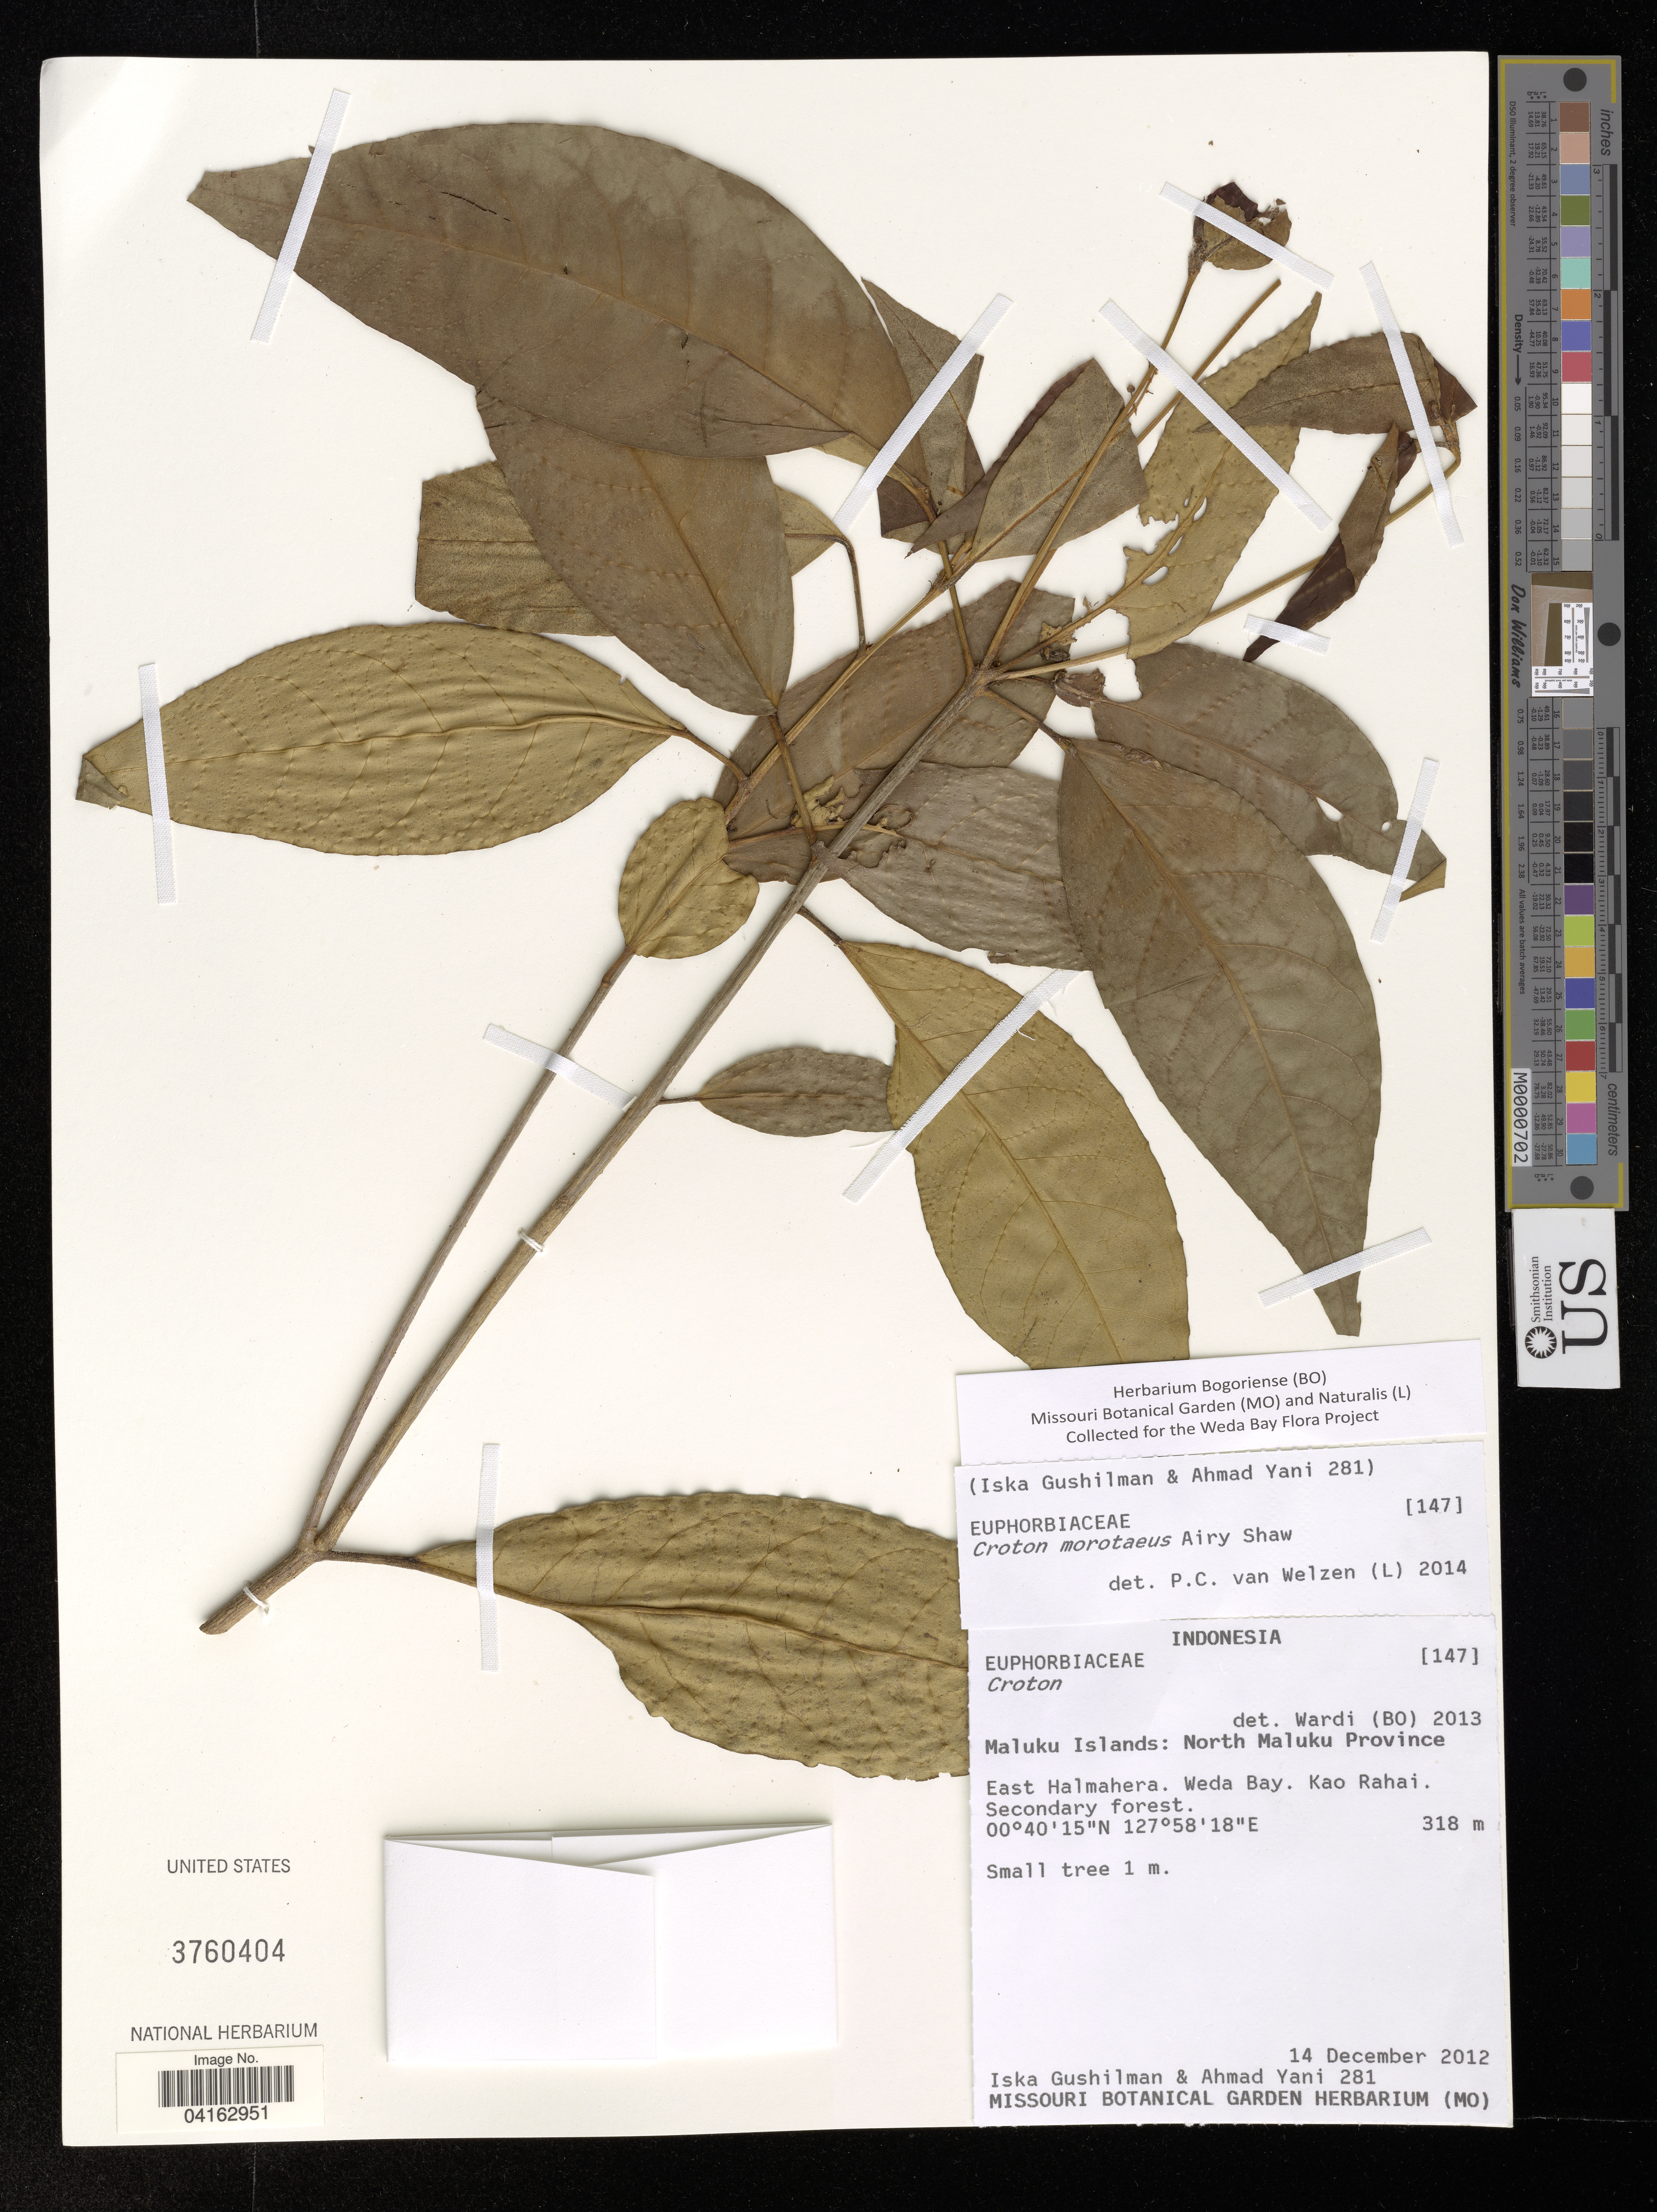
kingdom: Plantae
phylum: Tracheophyta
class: Magnoliopsida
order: Malpighiales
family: Euphorbiaceae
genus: Croton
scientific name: Croton morotaeus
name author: Airy Shaw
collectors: I. Gushilman & A. Yani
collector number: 281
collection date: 2012-12-14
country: Indonesia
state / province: Maluku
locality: Maluku Islands: North Maluku Province. East Halmahera. Weda Bay. Kao Rahai.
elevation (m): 318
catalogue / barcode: US 3760404